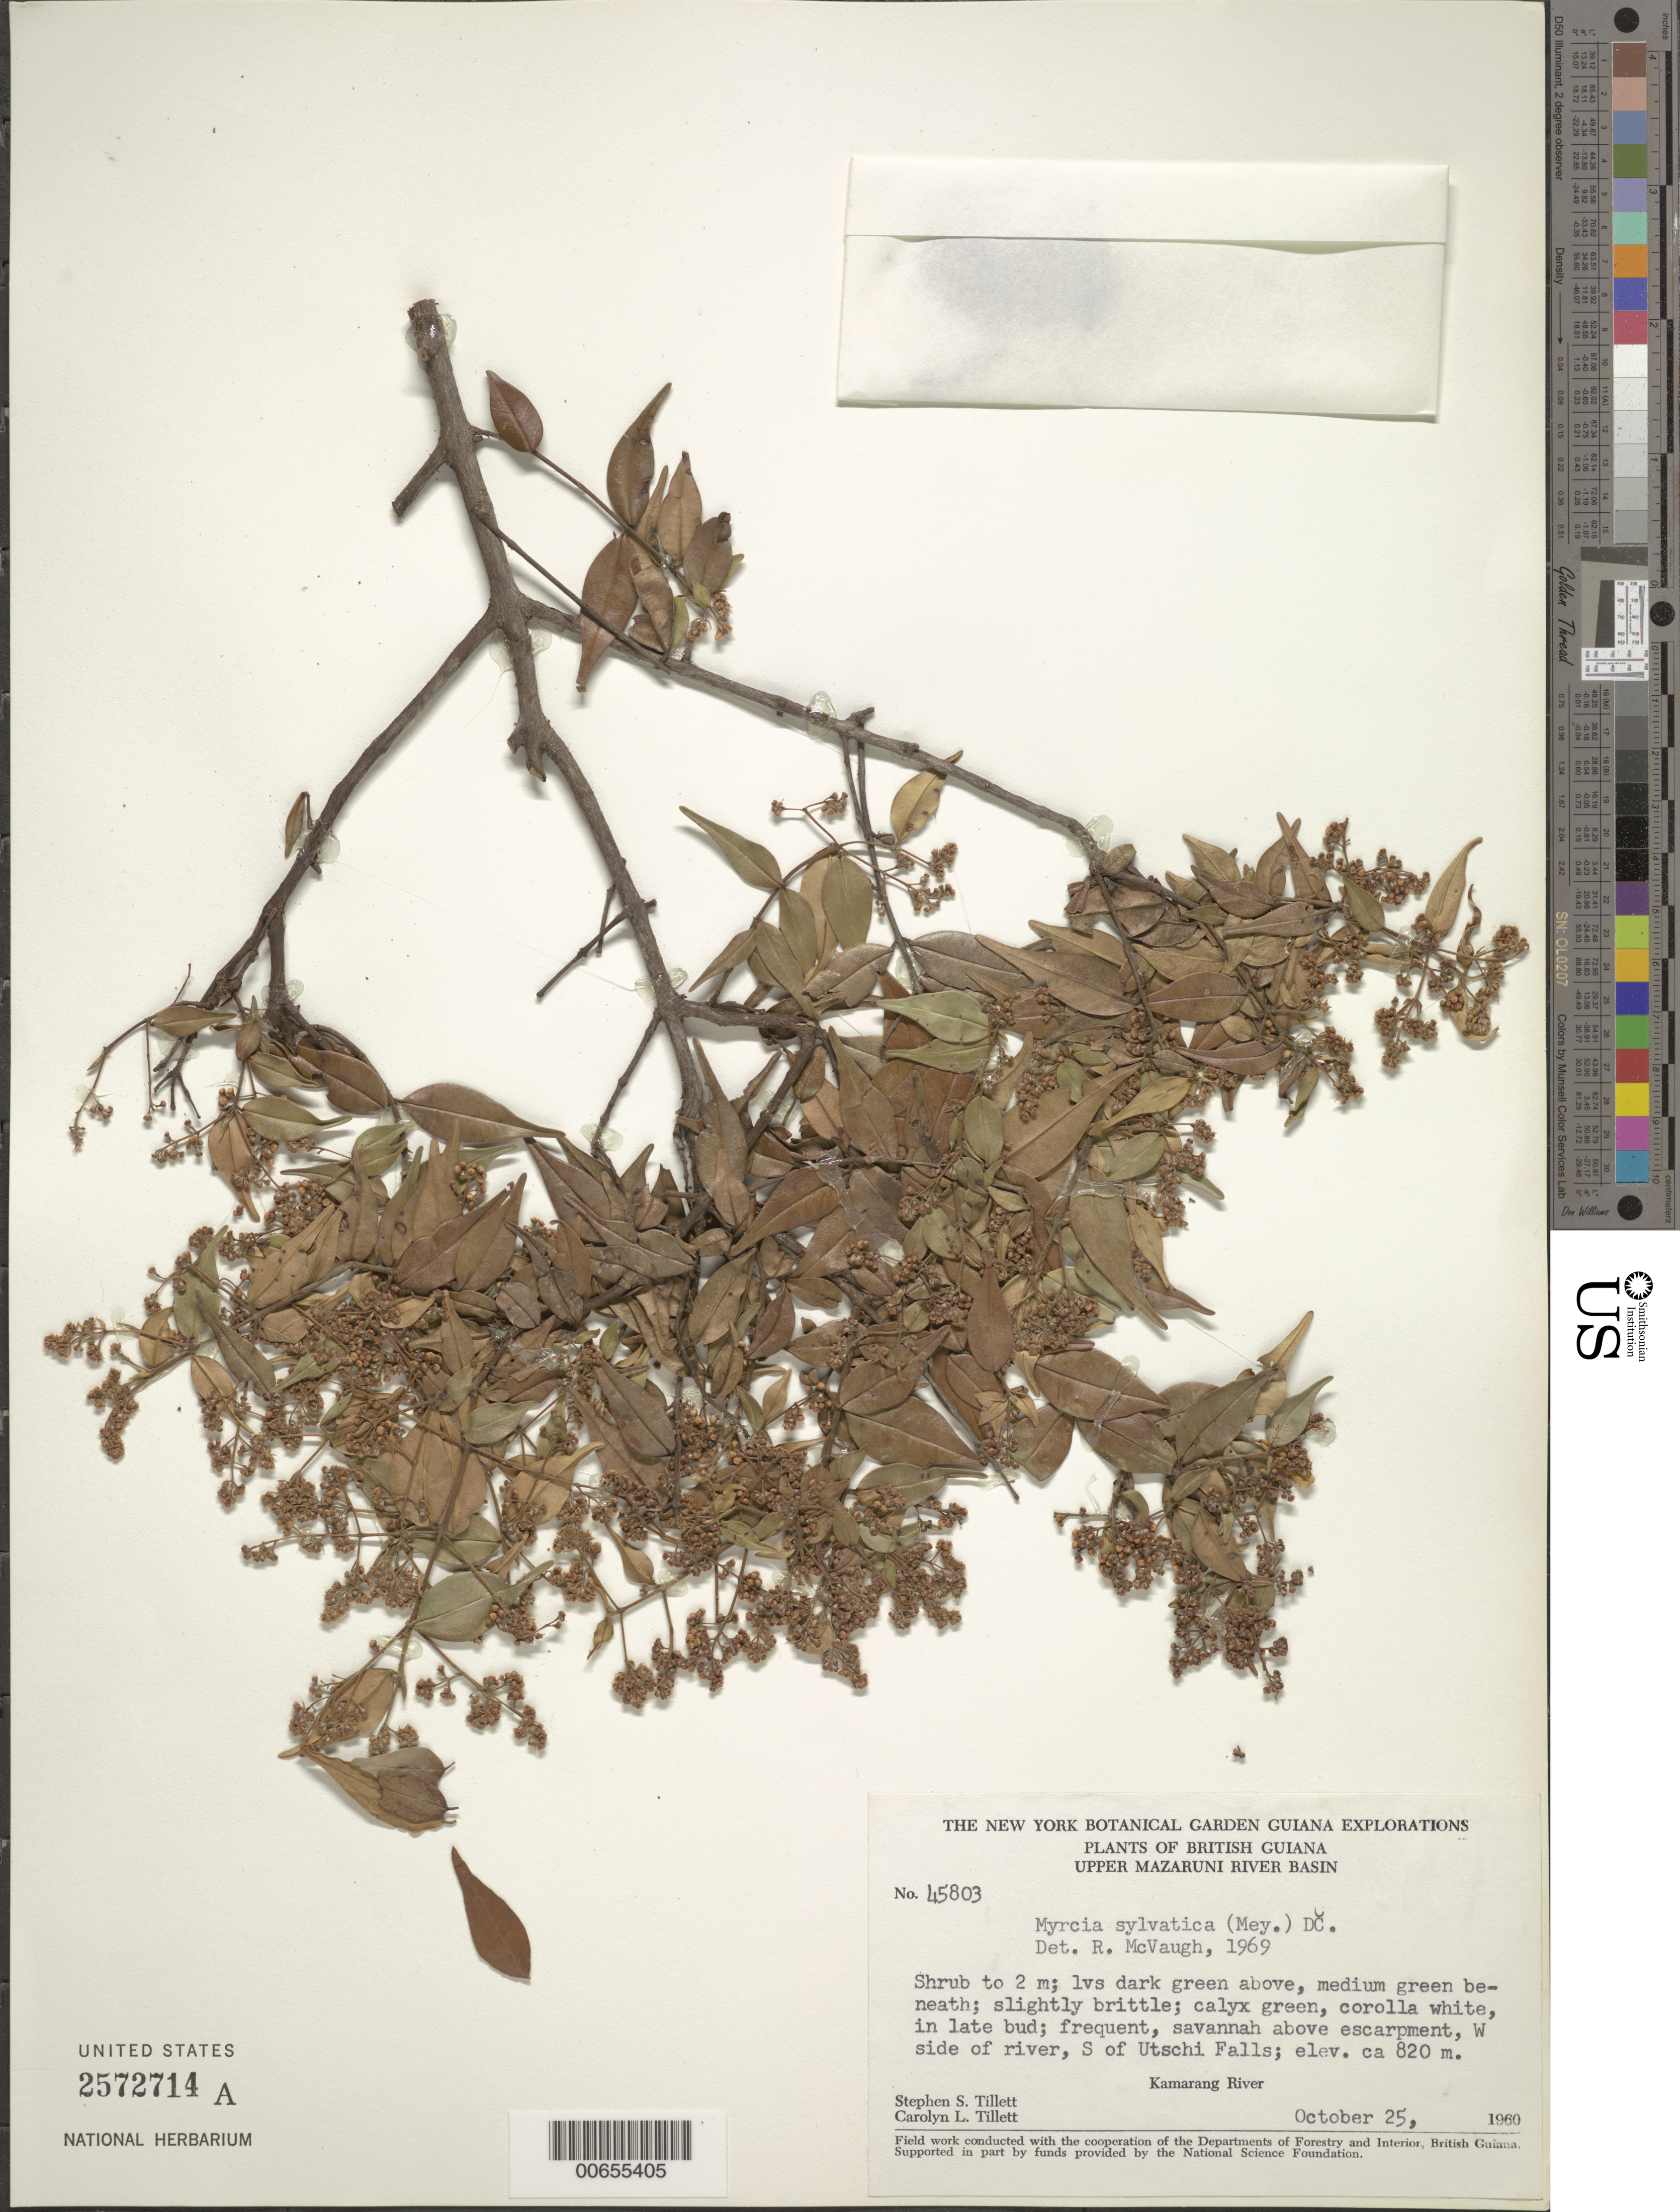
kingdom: Plantae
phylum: Tracheophyta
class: Magnoliopsida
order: Myrtales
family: Myrtaceae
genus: Myrcia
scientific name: Myrcia sylvatica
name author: (G. Mey.) DC.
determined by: McVaugh, R.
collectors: S. S. Tillett, C. L. Tillett & R. Boyan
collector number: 45803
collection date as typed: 25-Oct-60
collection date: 1960-10-25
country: Guyana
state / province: Cuyuni-Mazaruni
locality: Kamarang R., Utschi Falls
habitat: Savanna, riverside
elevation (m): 820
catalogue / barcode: US 2572714A